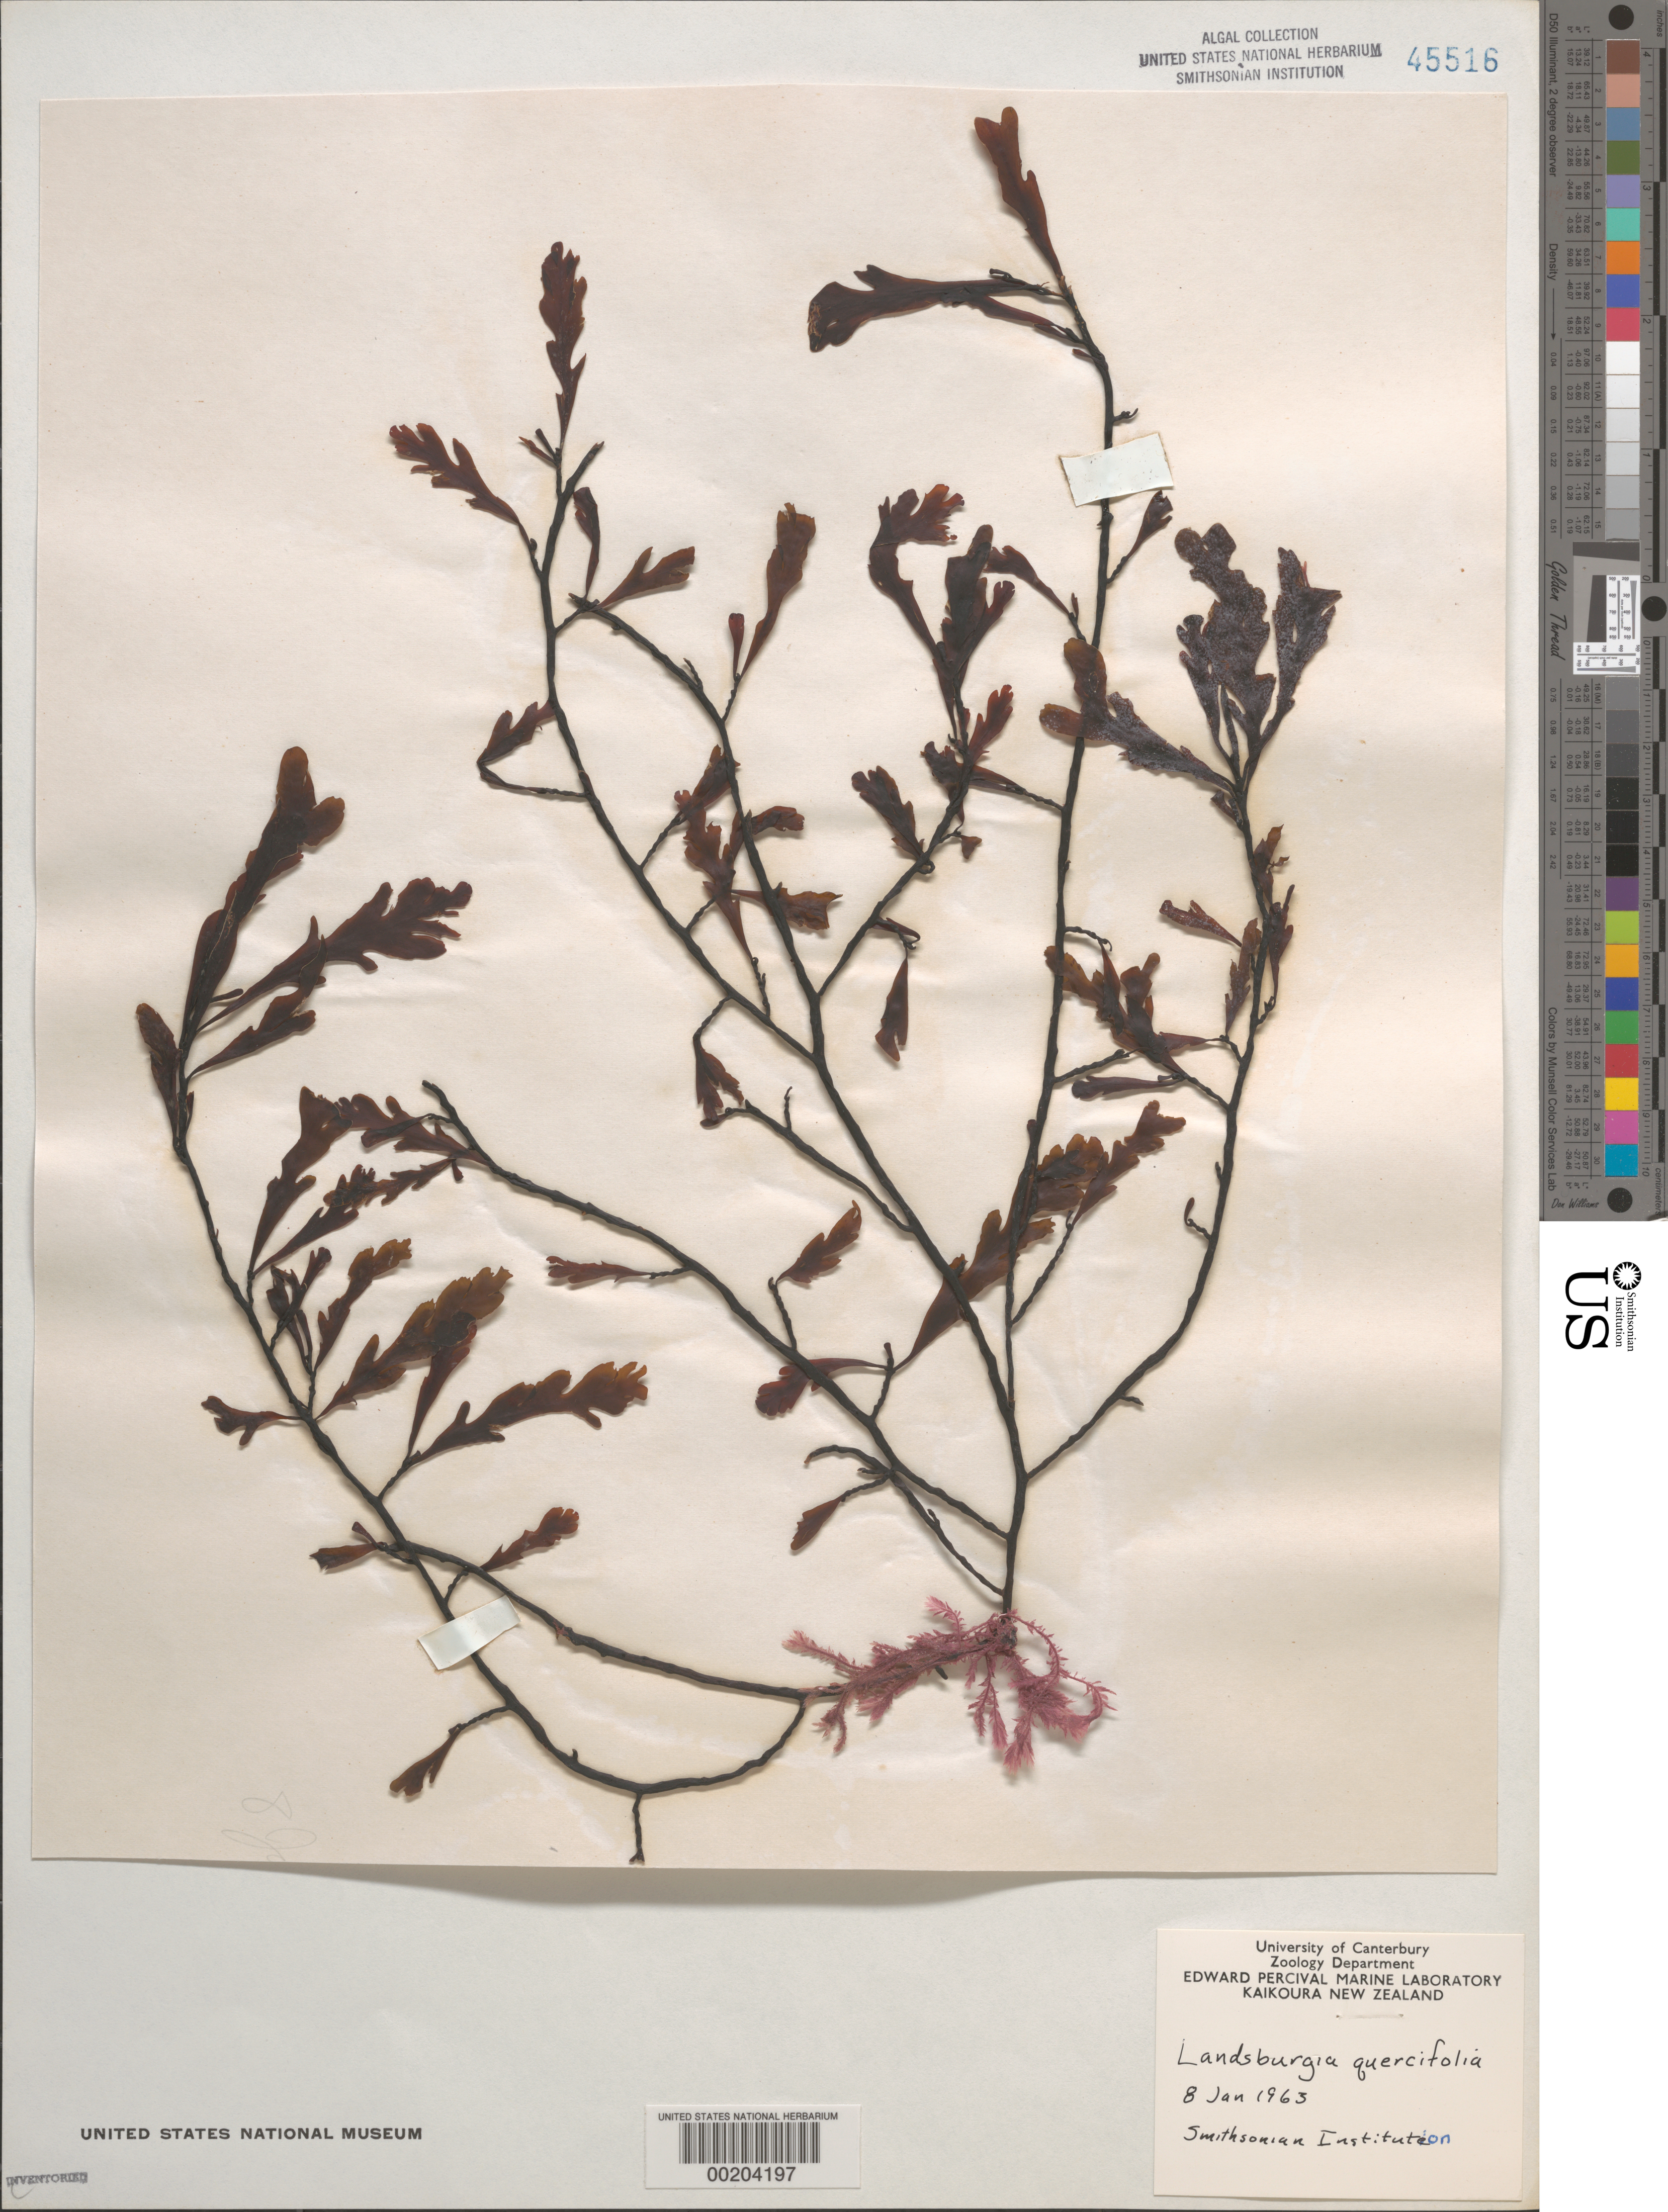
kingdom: Chromista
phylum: Ochrophyta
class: Phaeophyceae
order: Fucales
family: Sargassaceae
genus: Landsburgia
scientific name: Landsburgia quercifolia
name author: Harv.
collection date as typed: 08 Jan 1963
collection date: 1963-01-08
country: New Zealand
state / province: Canterbury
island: South Island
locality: Kaikoura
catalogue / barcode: US 45516